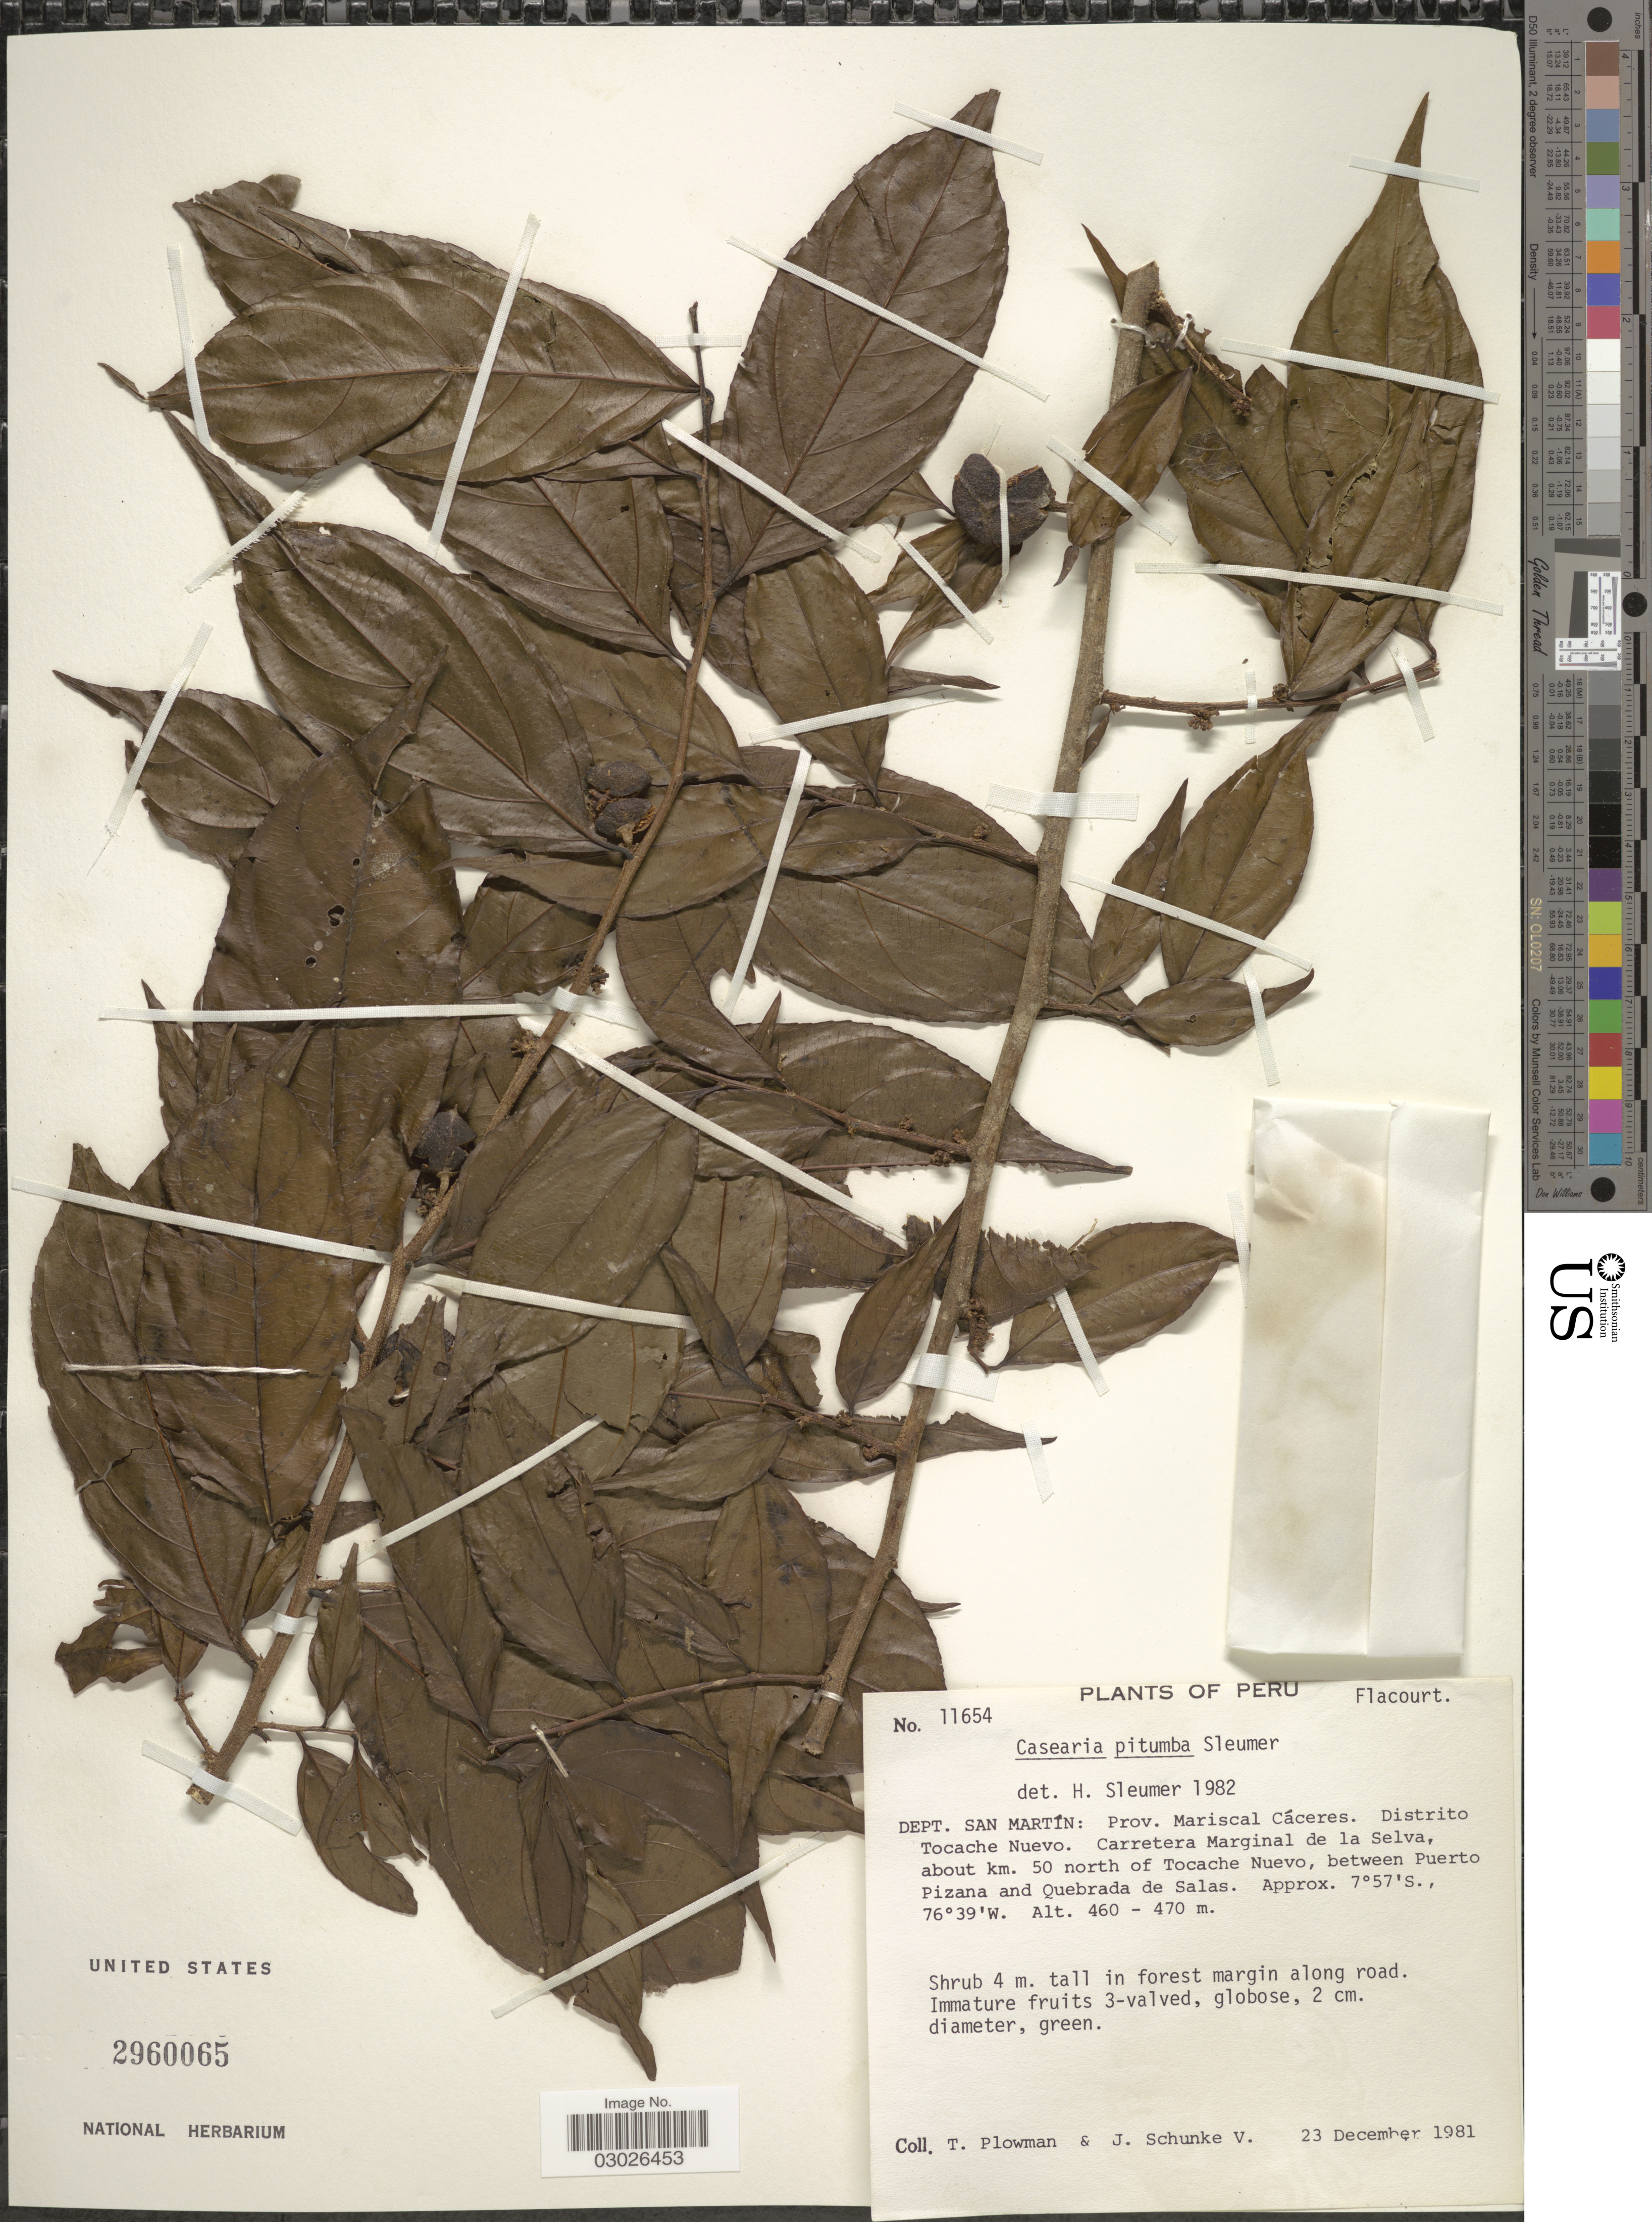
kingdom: Plantae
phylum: Tracheophyta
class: Magnoliopsida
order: Malpighiales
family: Salicaceae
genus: Casearia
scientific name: Casearia pitumba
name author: Sleumer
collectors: T. Plowman & J. Schunke Vigo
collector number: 11654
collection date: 1981-12-23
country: Peru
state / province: San Martín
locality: Dept. San Martín: Prov. Mariscal Cáceres. Distrito Tocache Nuevo. Carretera Marginal de la Selva, about km. 50 north of Tocache Nuevo, between Puerto Pizana and Quebrada de Salas.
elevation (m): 460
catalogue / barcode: US 2960065